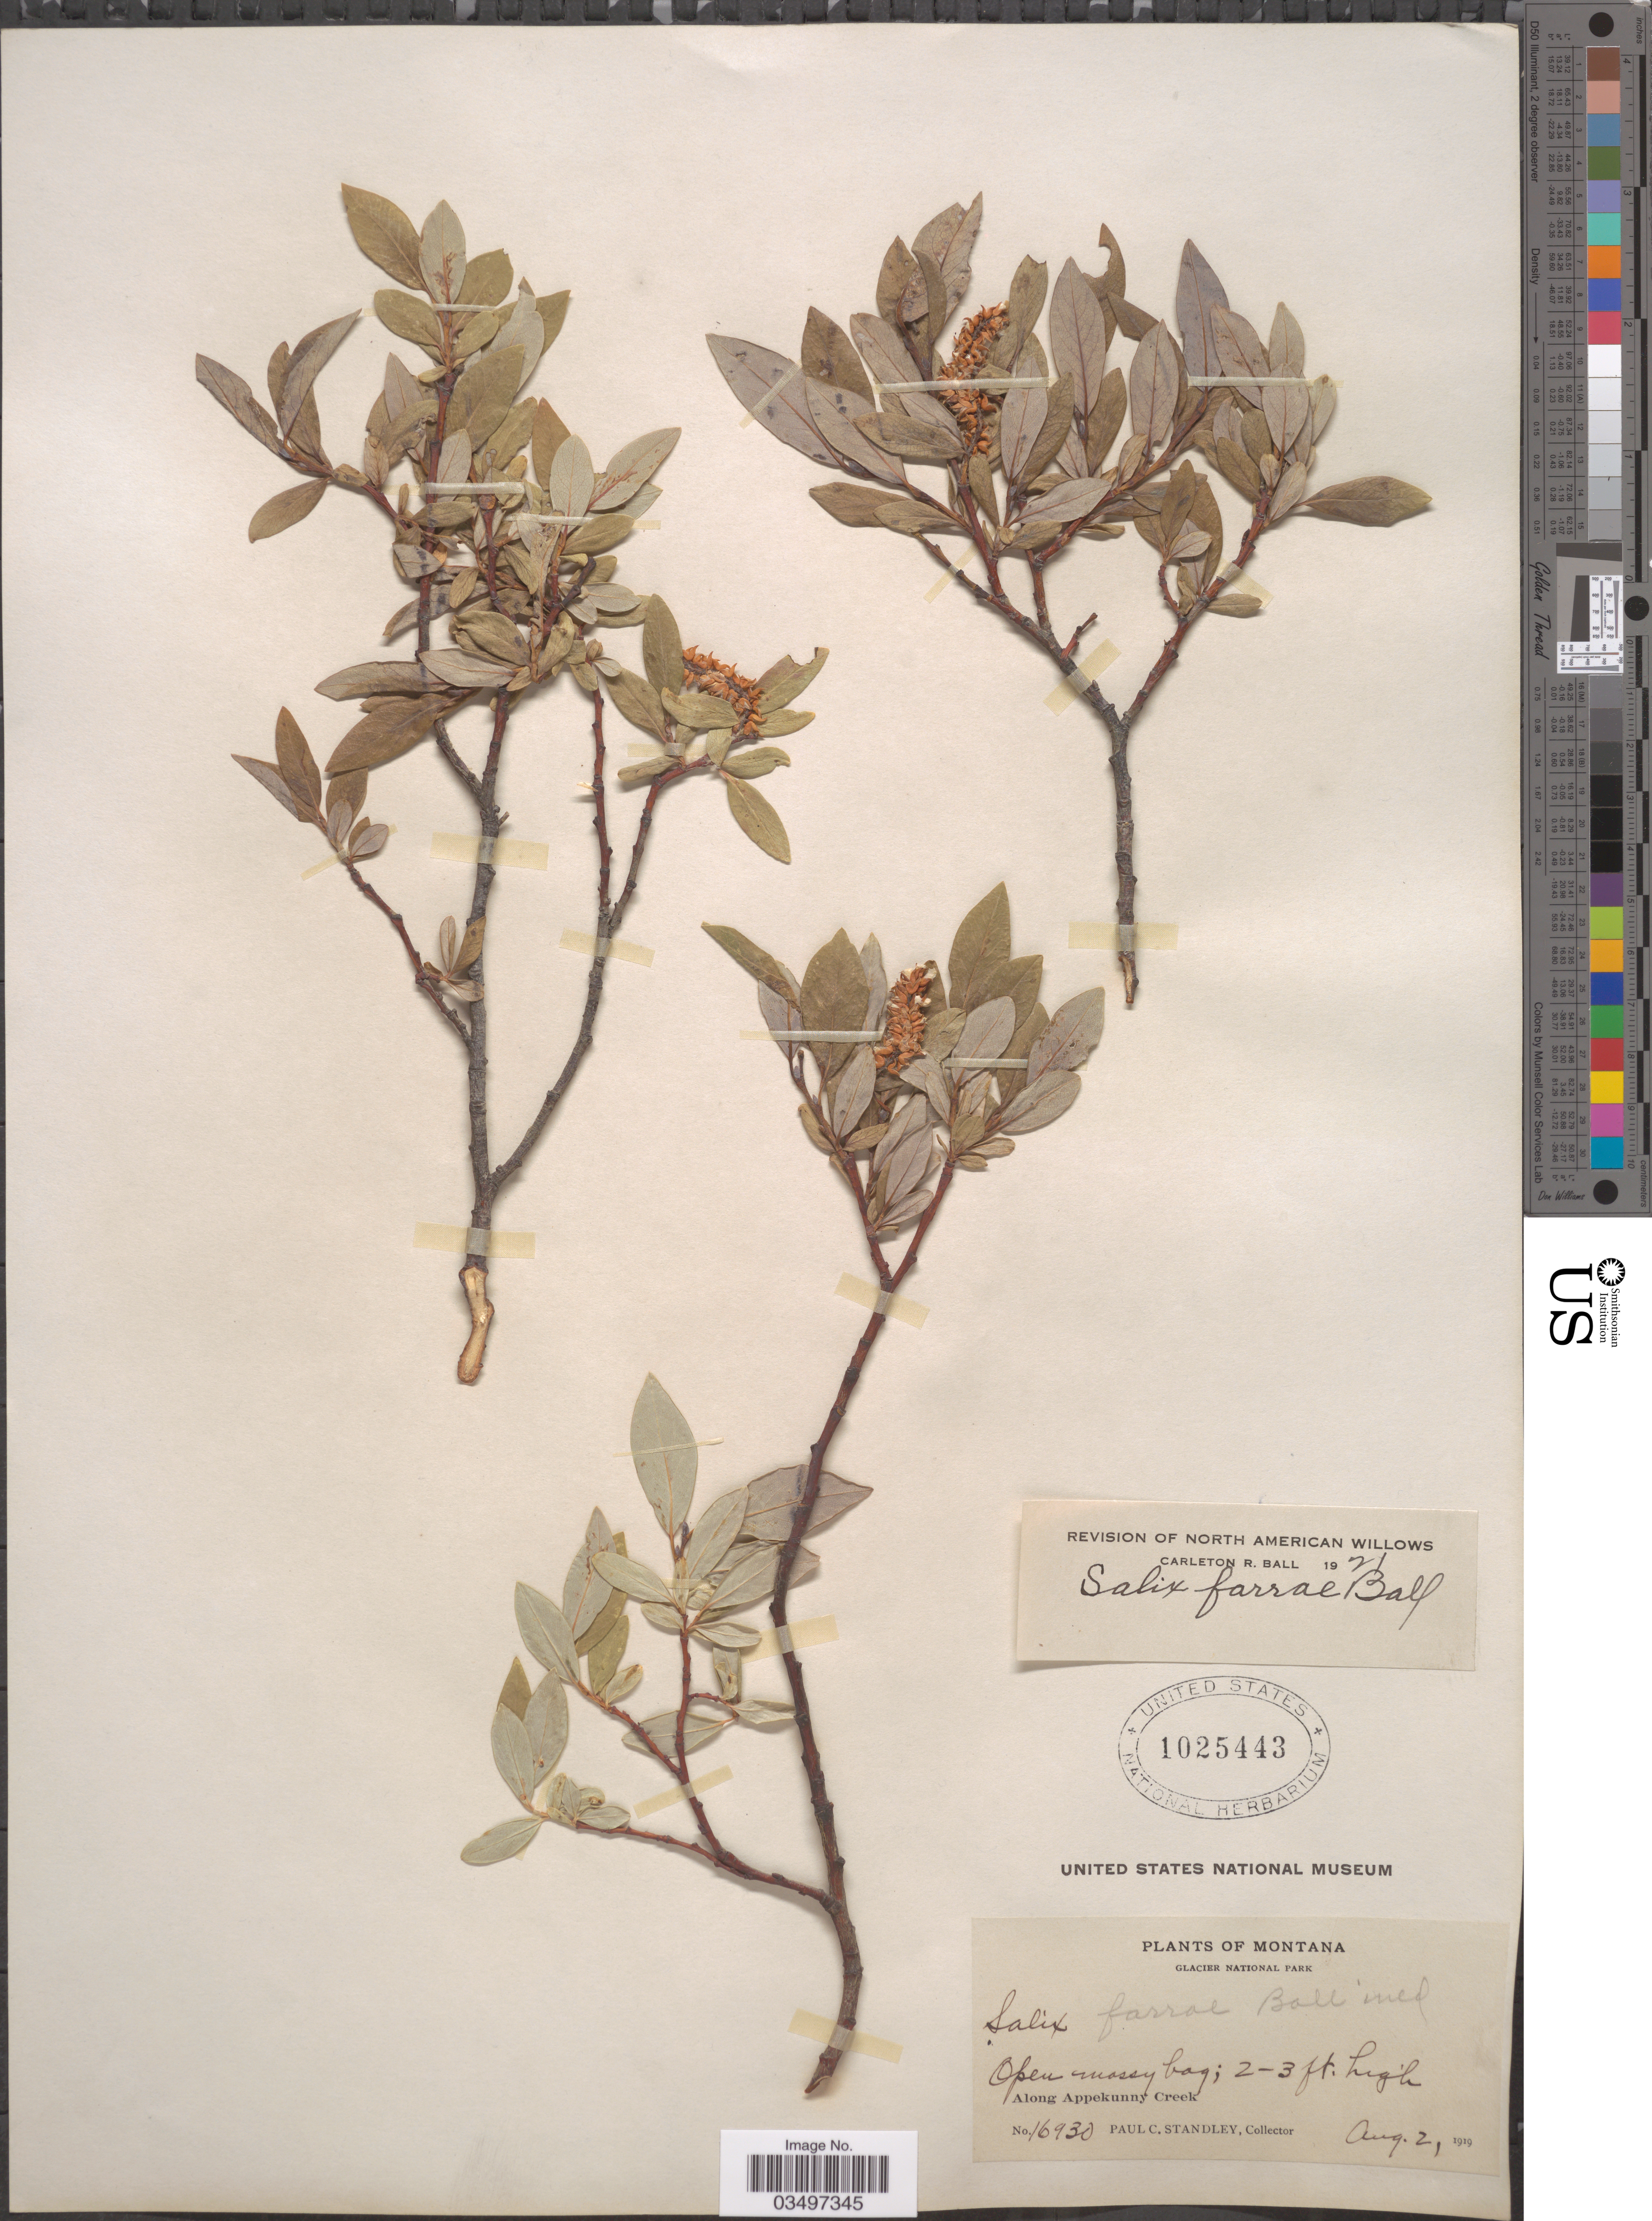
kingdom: Plantae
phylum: Tracheophyta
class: Magnoliopsida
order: Malpighiales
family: Salicaceae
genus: Salix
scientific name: Salix farrae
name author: C.R. Ball in Standl.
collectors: P. C. Standley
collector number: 16930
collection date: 1919-08-02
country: United States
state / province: Montana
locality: Glacier National Park. Along Appekunny Creek.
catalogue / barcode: US 1025443